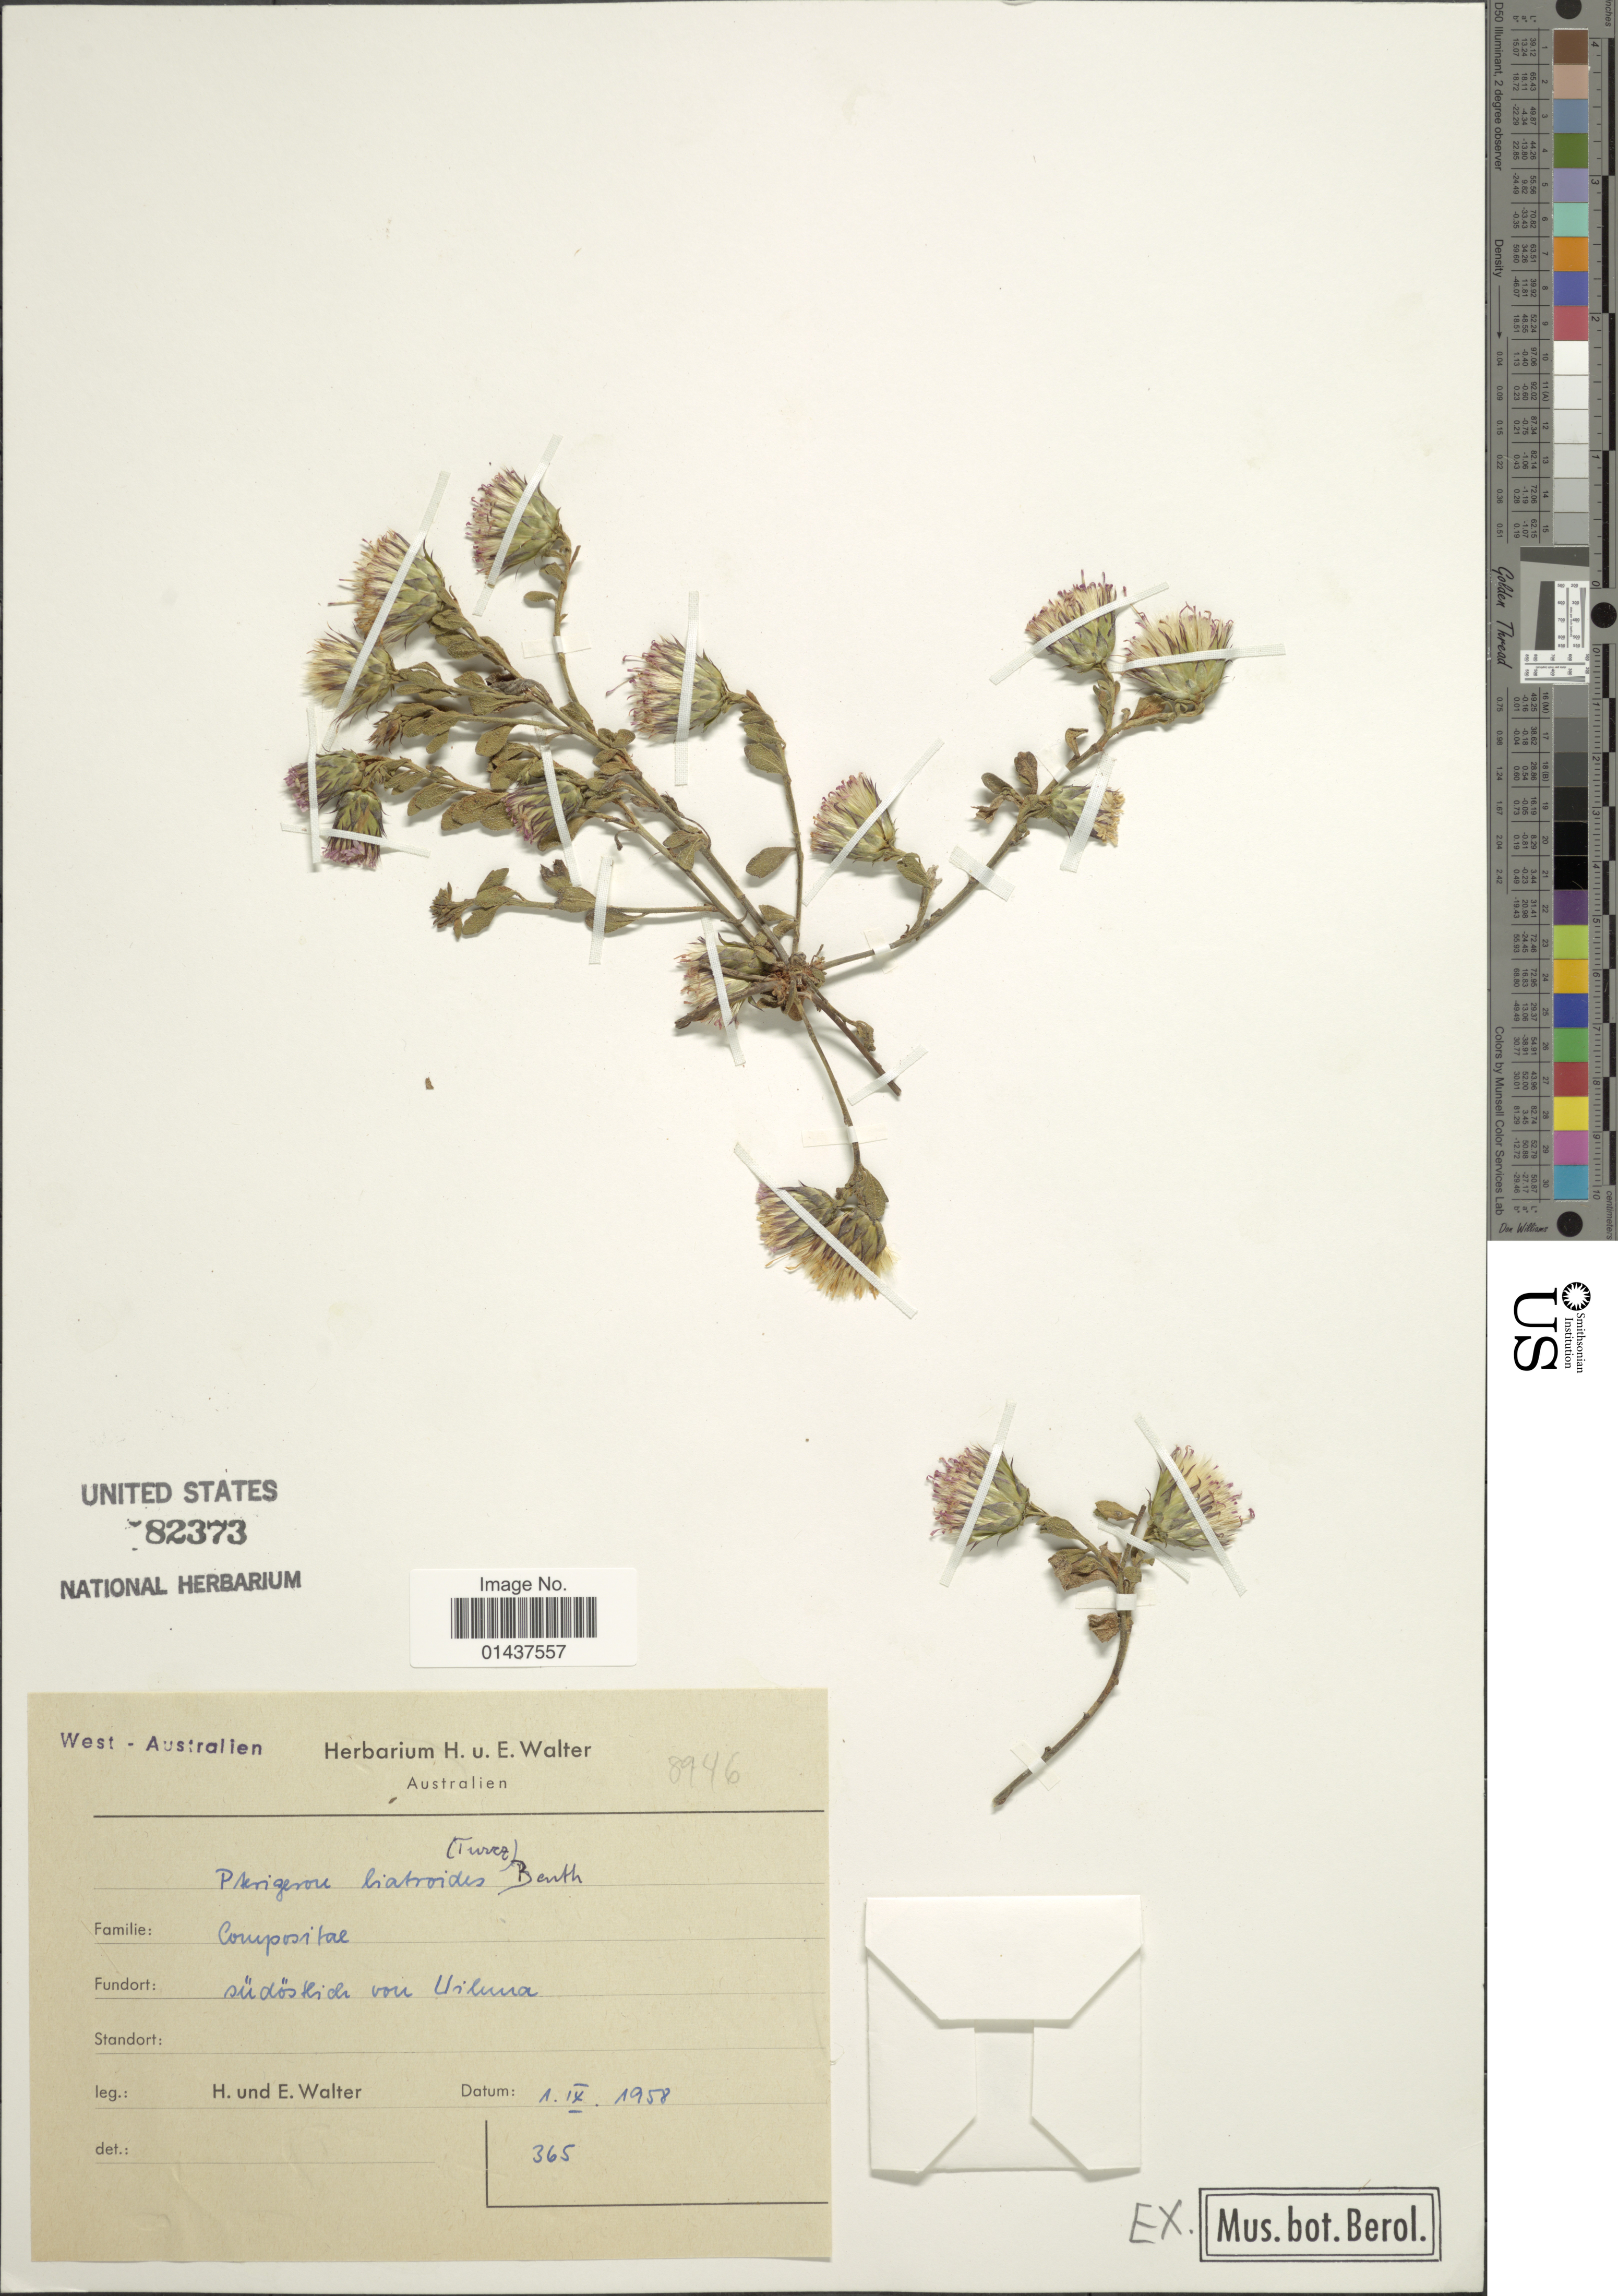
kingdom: Plantae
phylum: Tracheophyta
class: Magnoliopsida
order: Asterales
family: Asteraceae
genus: Streptoglossa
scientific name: Streptoglossa cylindriceps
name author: (J.M. Black) Dunlop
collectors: H. P. H. Walter & E. Walter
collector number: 365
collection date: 1958-09-01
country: Australia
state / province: Western Australia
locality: Südöstlichen von Uiluna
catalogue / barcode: US 82373